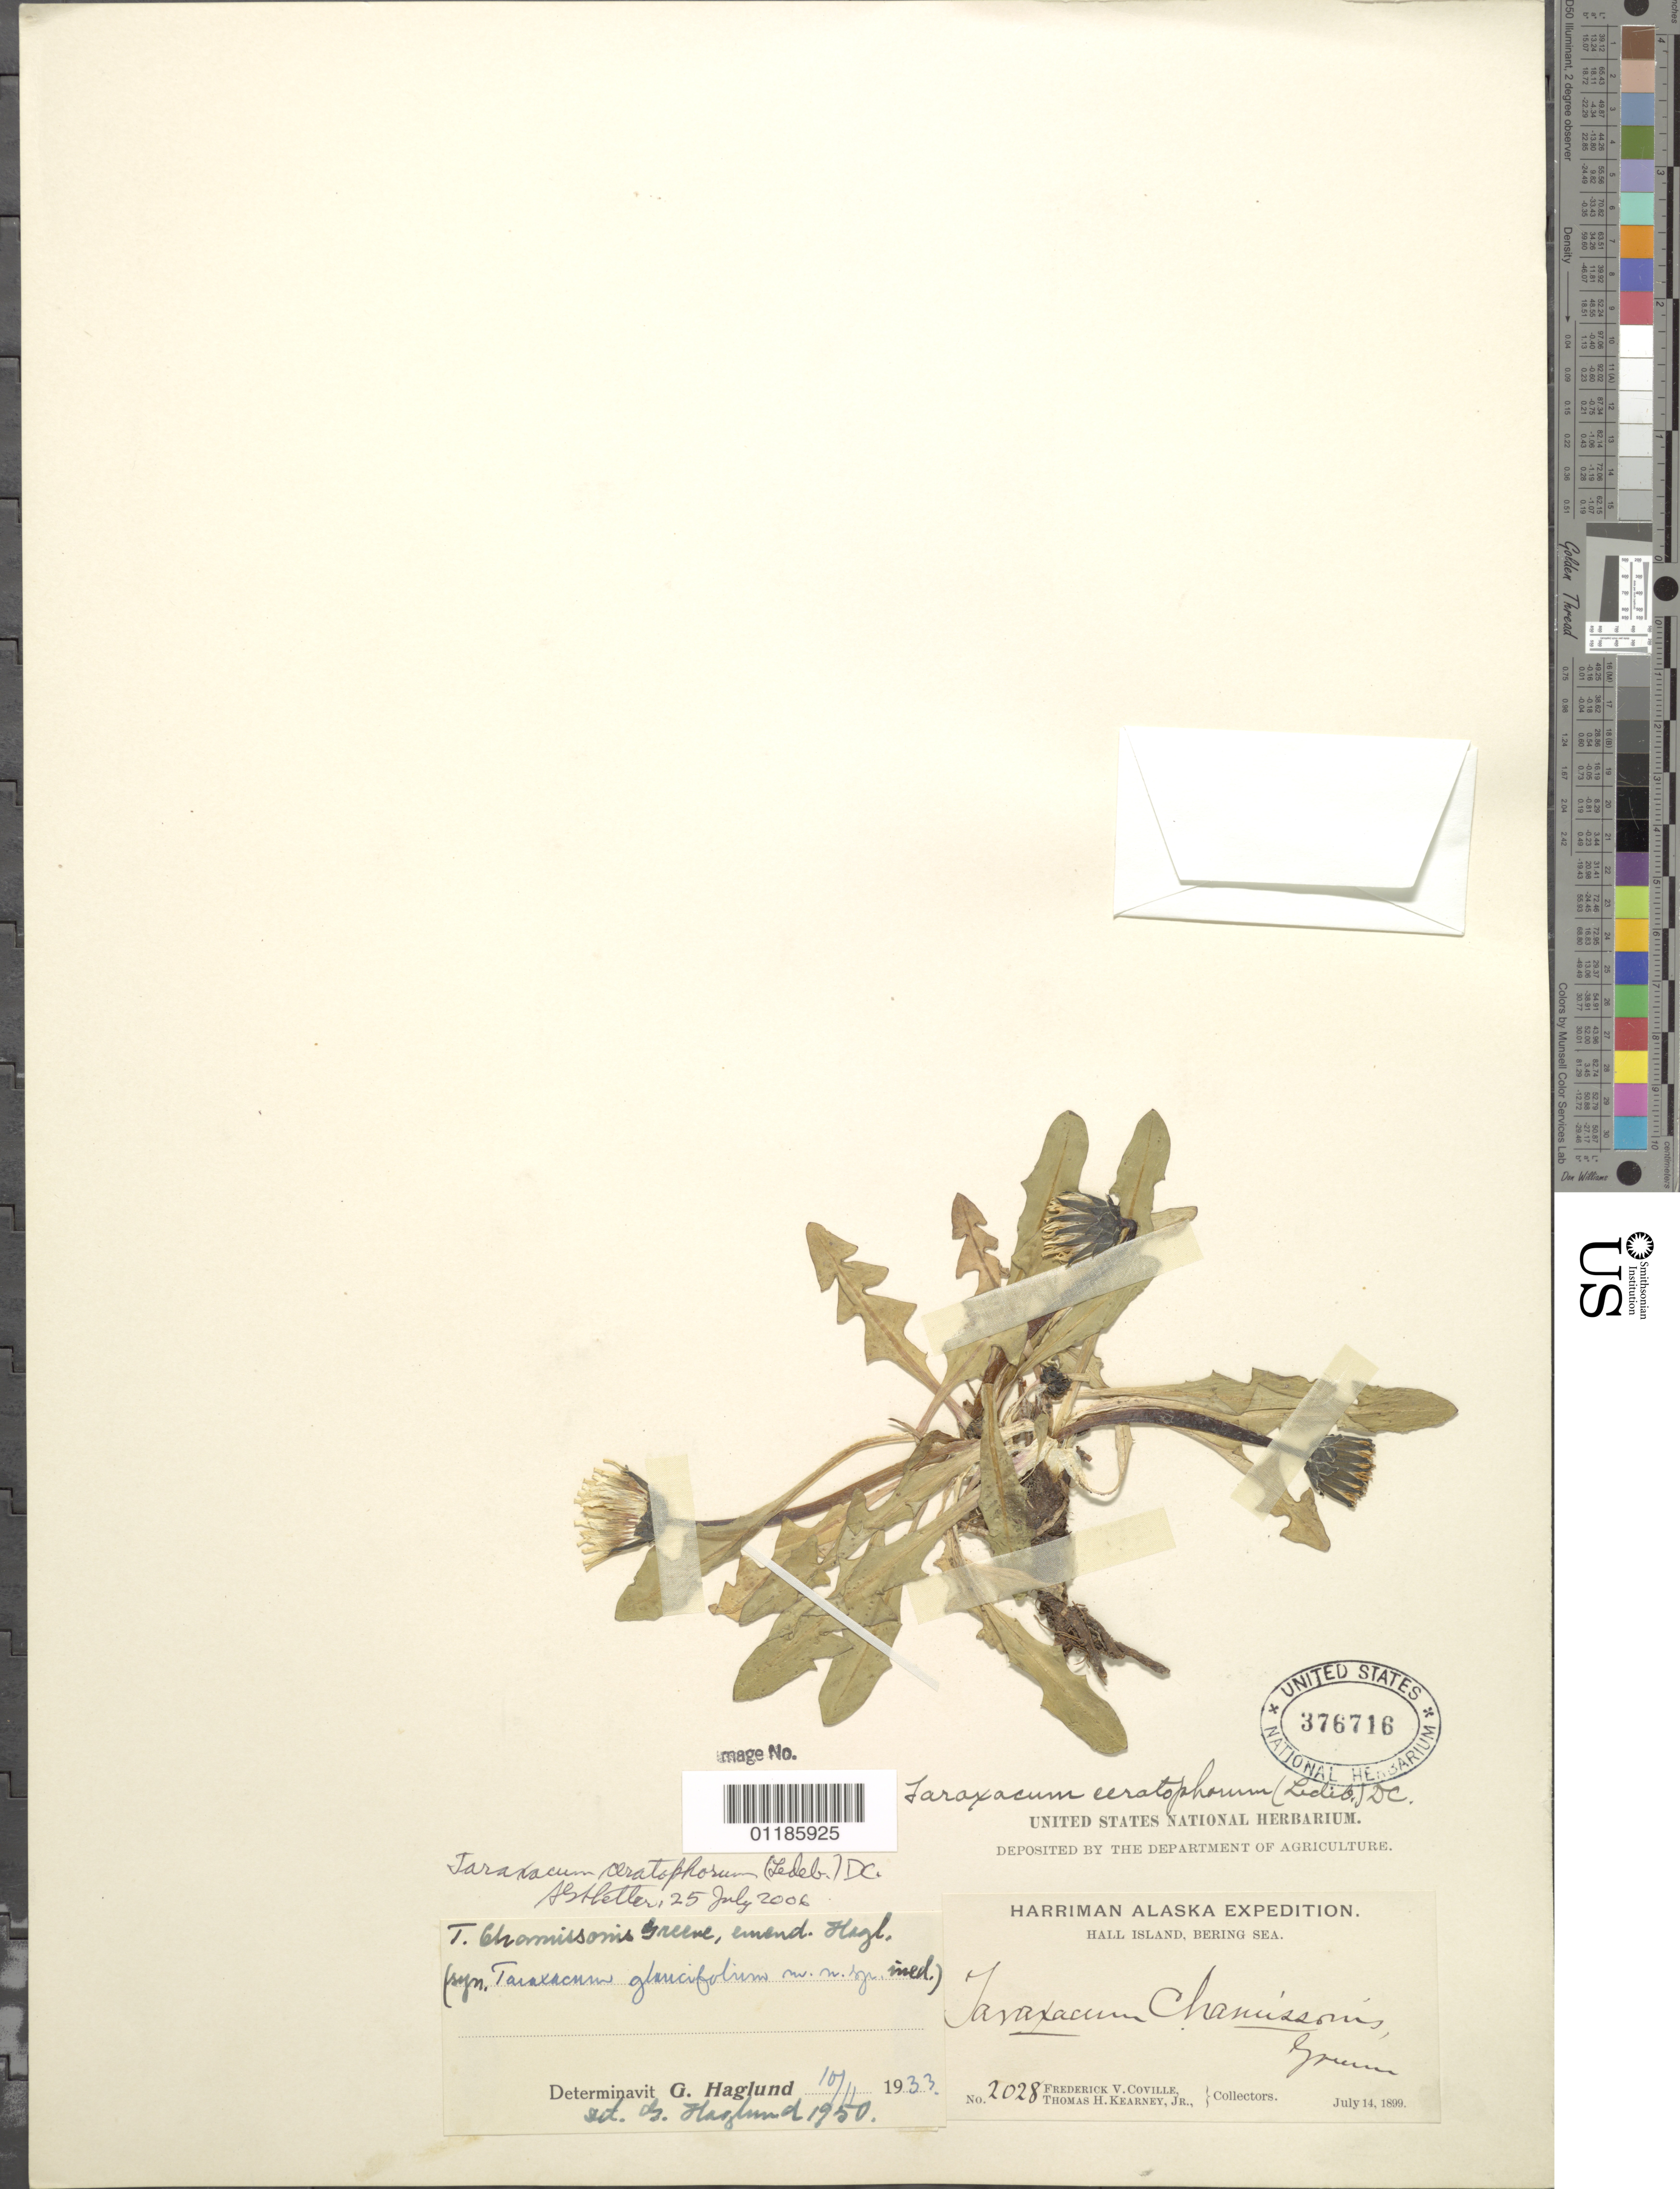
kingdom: Plantae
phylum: Tracheophyta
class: Magnoliopsida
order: Asterales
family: Asteraceae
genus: Taraxacum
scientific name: Taraxacum ceratophorum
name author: (Ledeb.) DC.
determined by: Haglung, Gustaf Emanuel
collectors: F. V. Coville & T. H. Kearney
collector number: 2028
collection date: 1899-07-14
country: United States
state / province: Alaska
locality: Hall Island, Bering Sea.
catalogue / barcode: US 376716